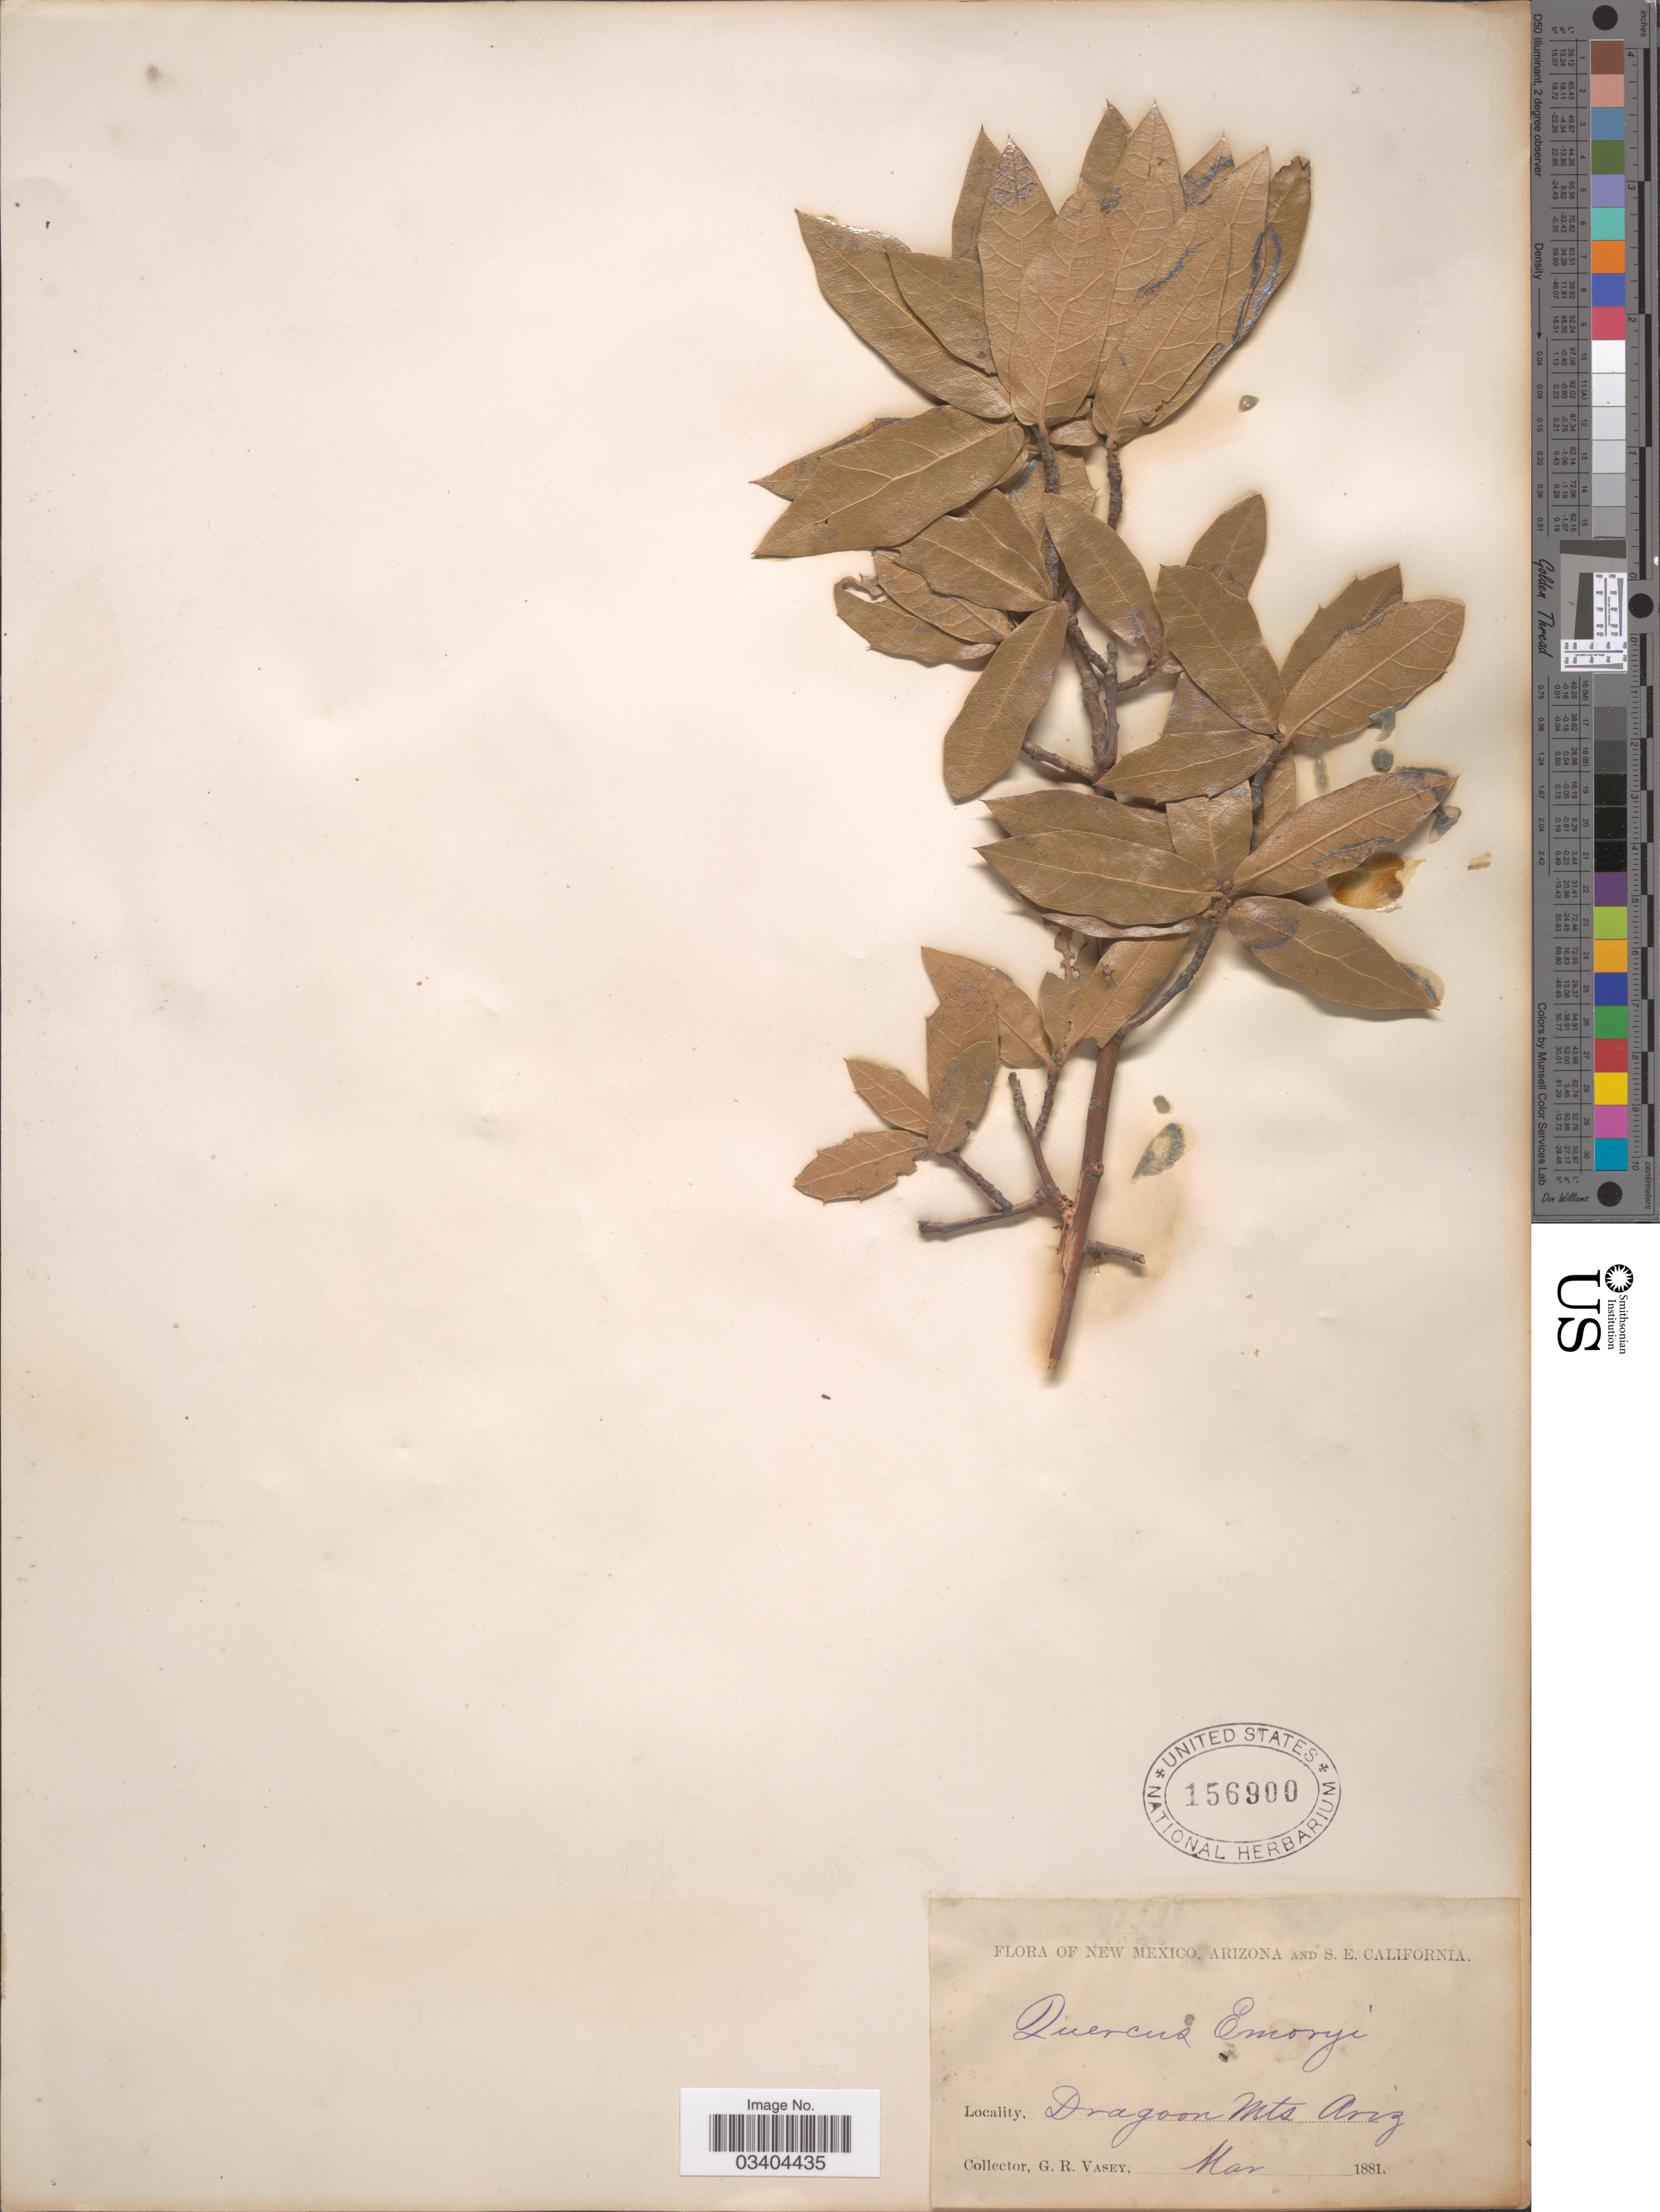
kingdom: Plantae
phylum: Tracheophyta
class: Magnoliopsida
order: Fagales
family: Fagaceae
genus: Quercus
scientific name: Quercus emoryi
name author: Torr. in Emory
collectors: G. R. Vasey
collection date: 1881-03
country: United States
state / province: Arizona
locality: Dragoon Mts.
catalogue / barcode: US 156900